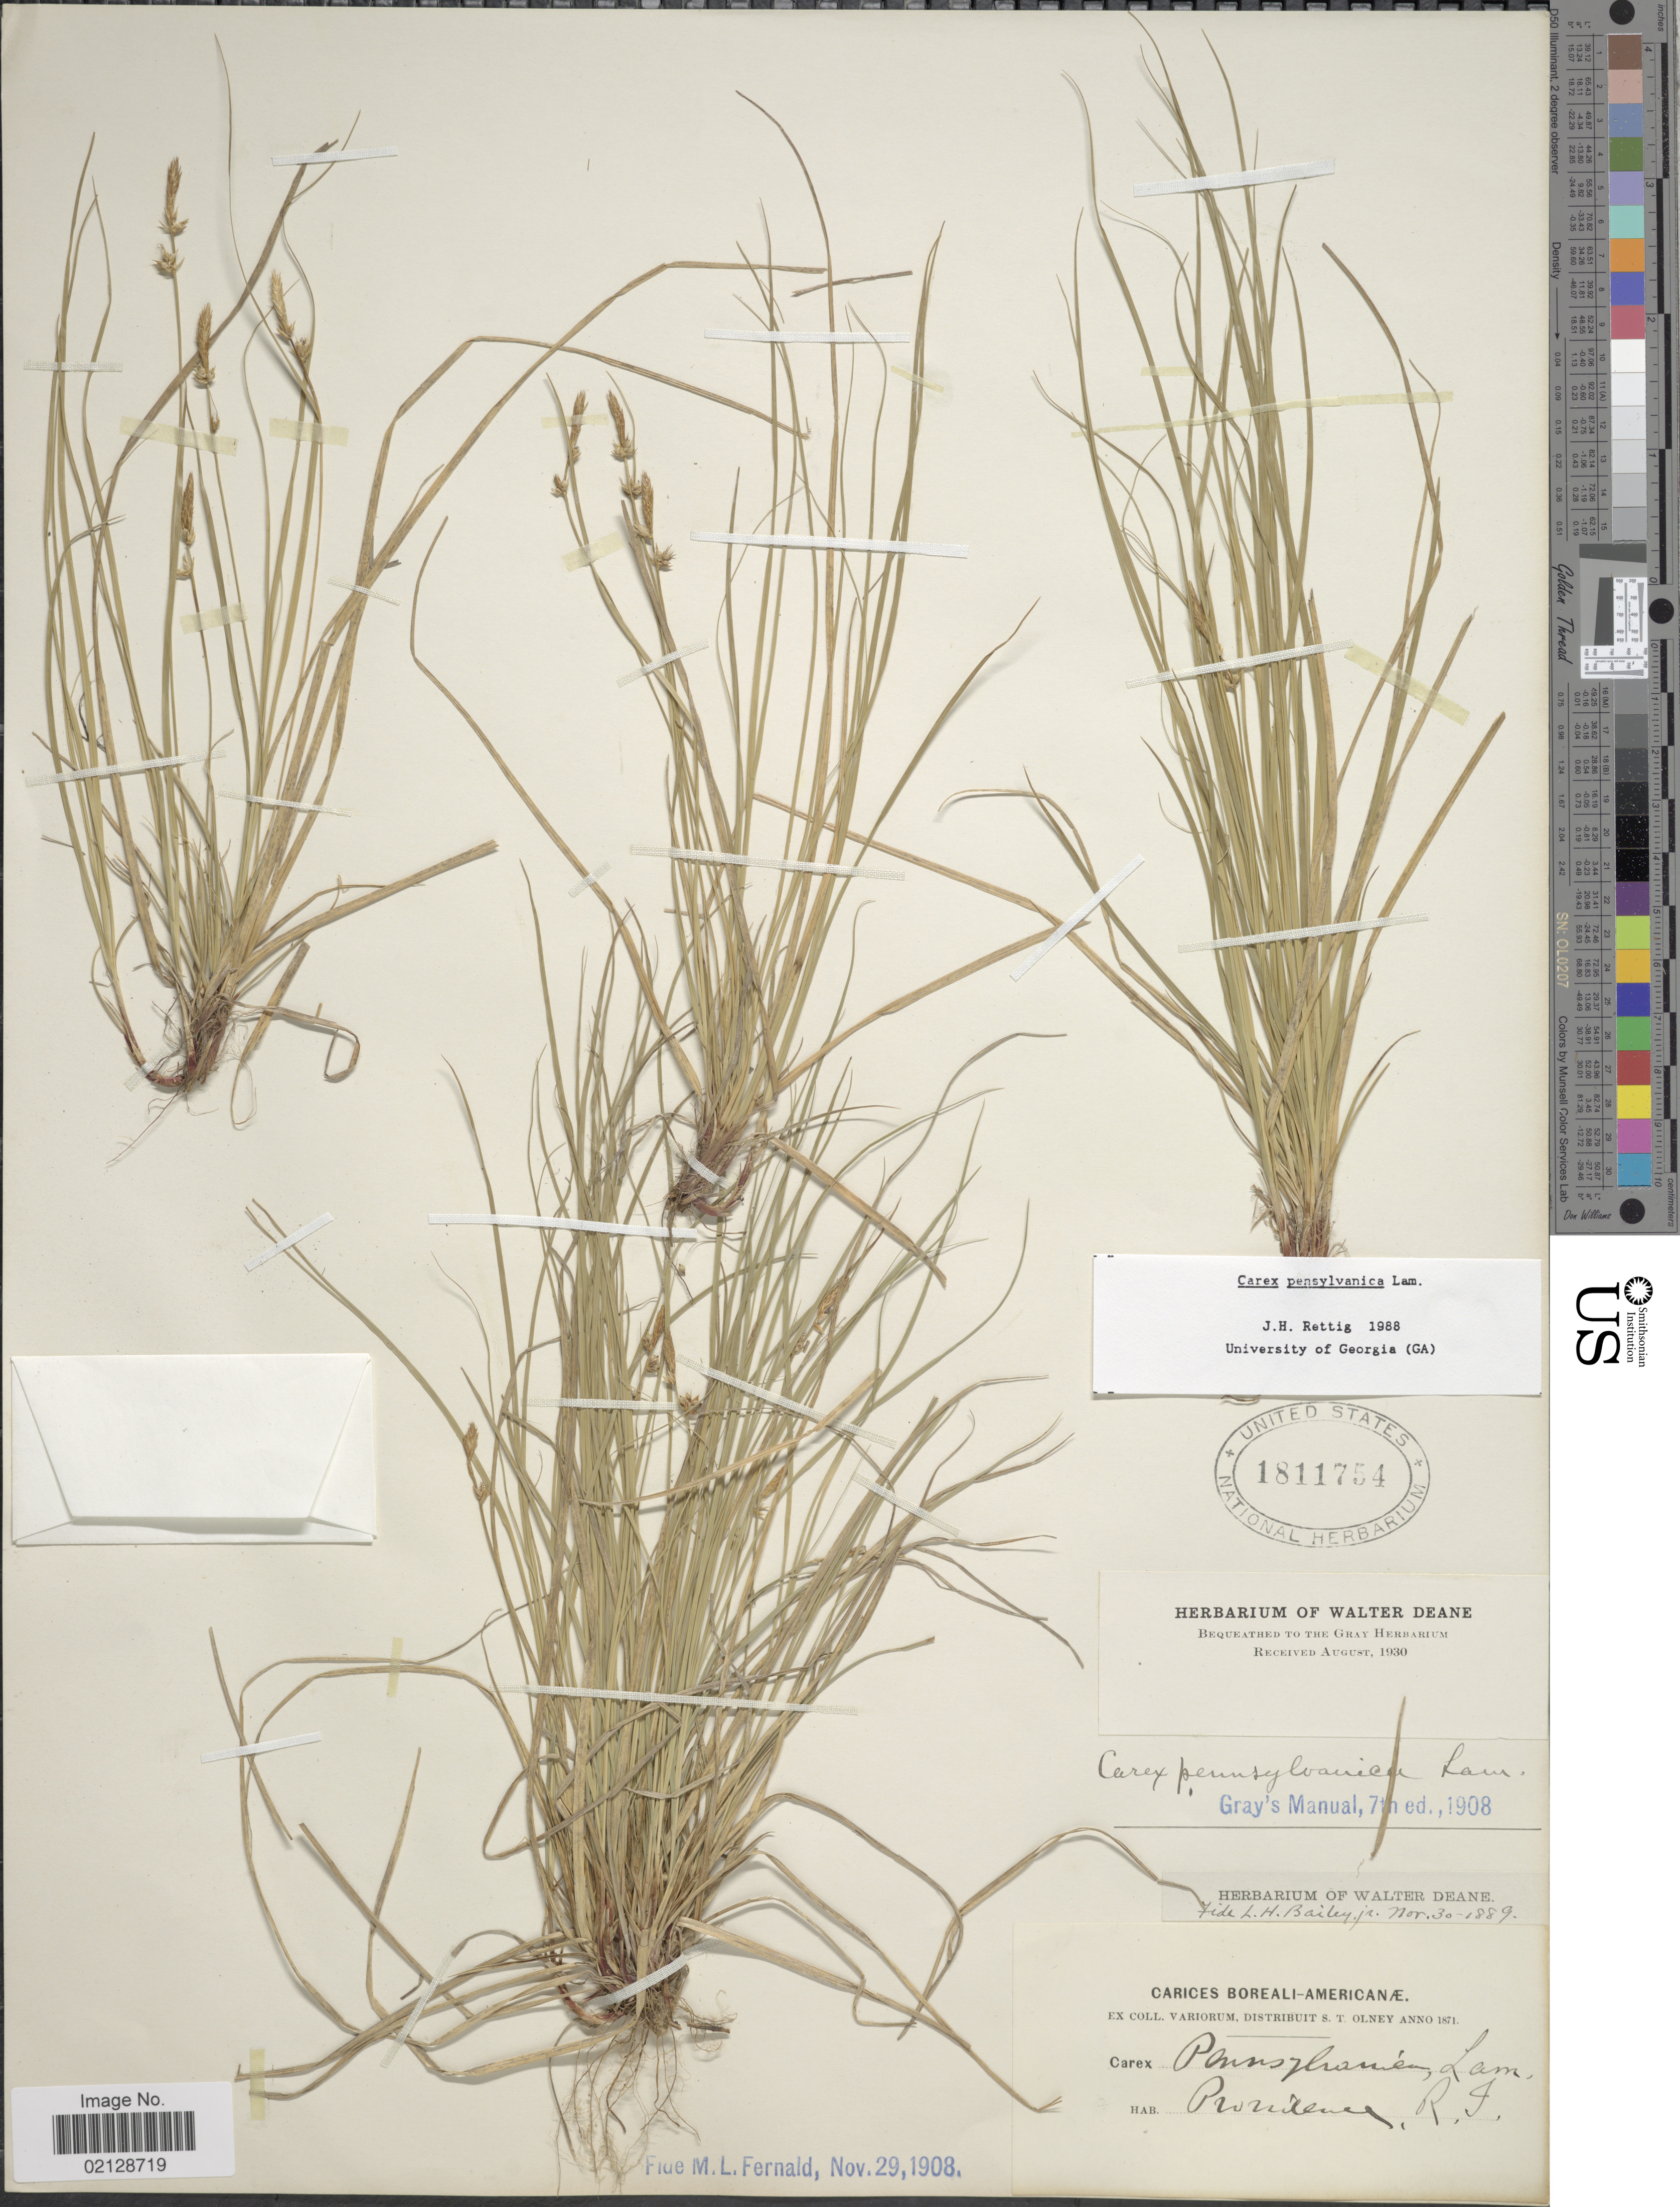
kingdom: Plantae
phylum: Tracheophyta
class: Liliopsida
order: Poales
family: Cyperaceae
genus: Carex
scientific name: Carex pensylvanica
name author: Lam.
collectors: S. Olney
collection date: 1871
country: United States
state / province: Rhode Island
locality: Providence, R.I.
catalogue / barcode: US 1811754